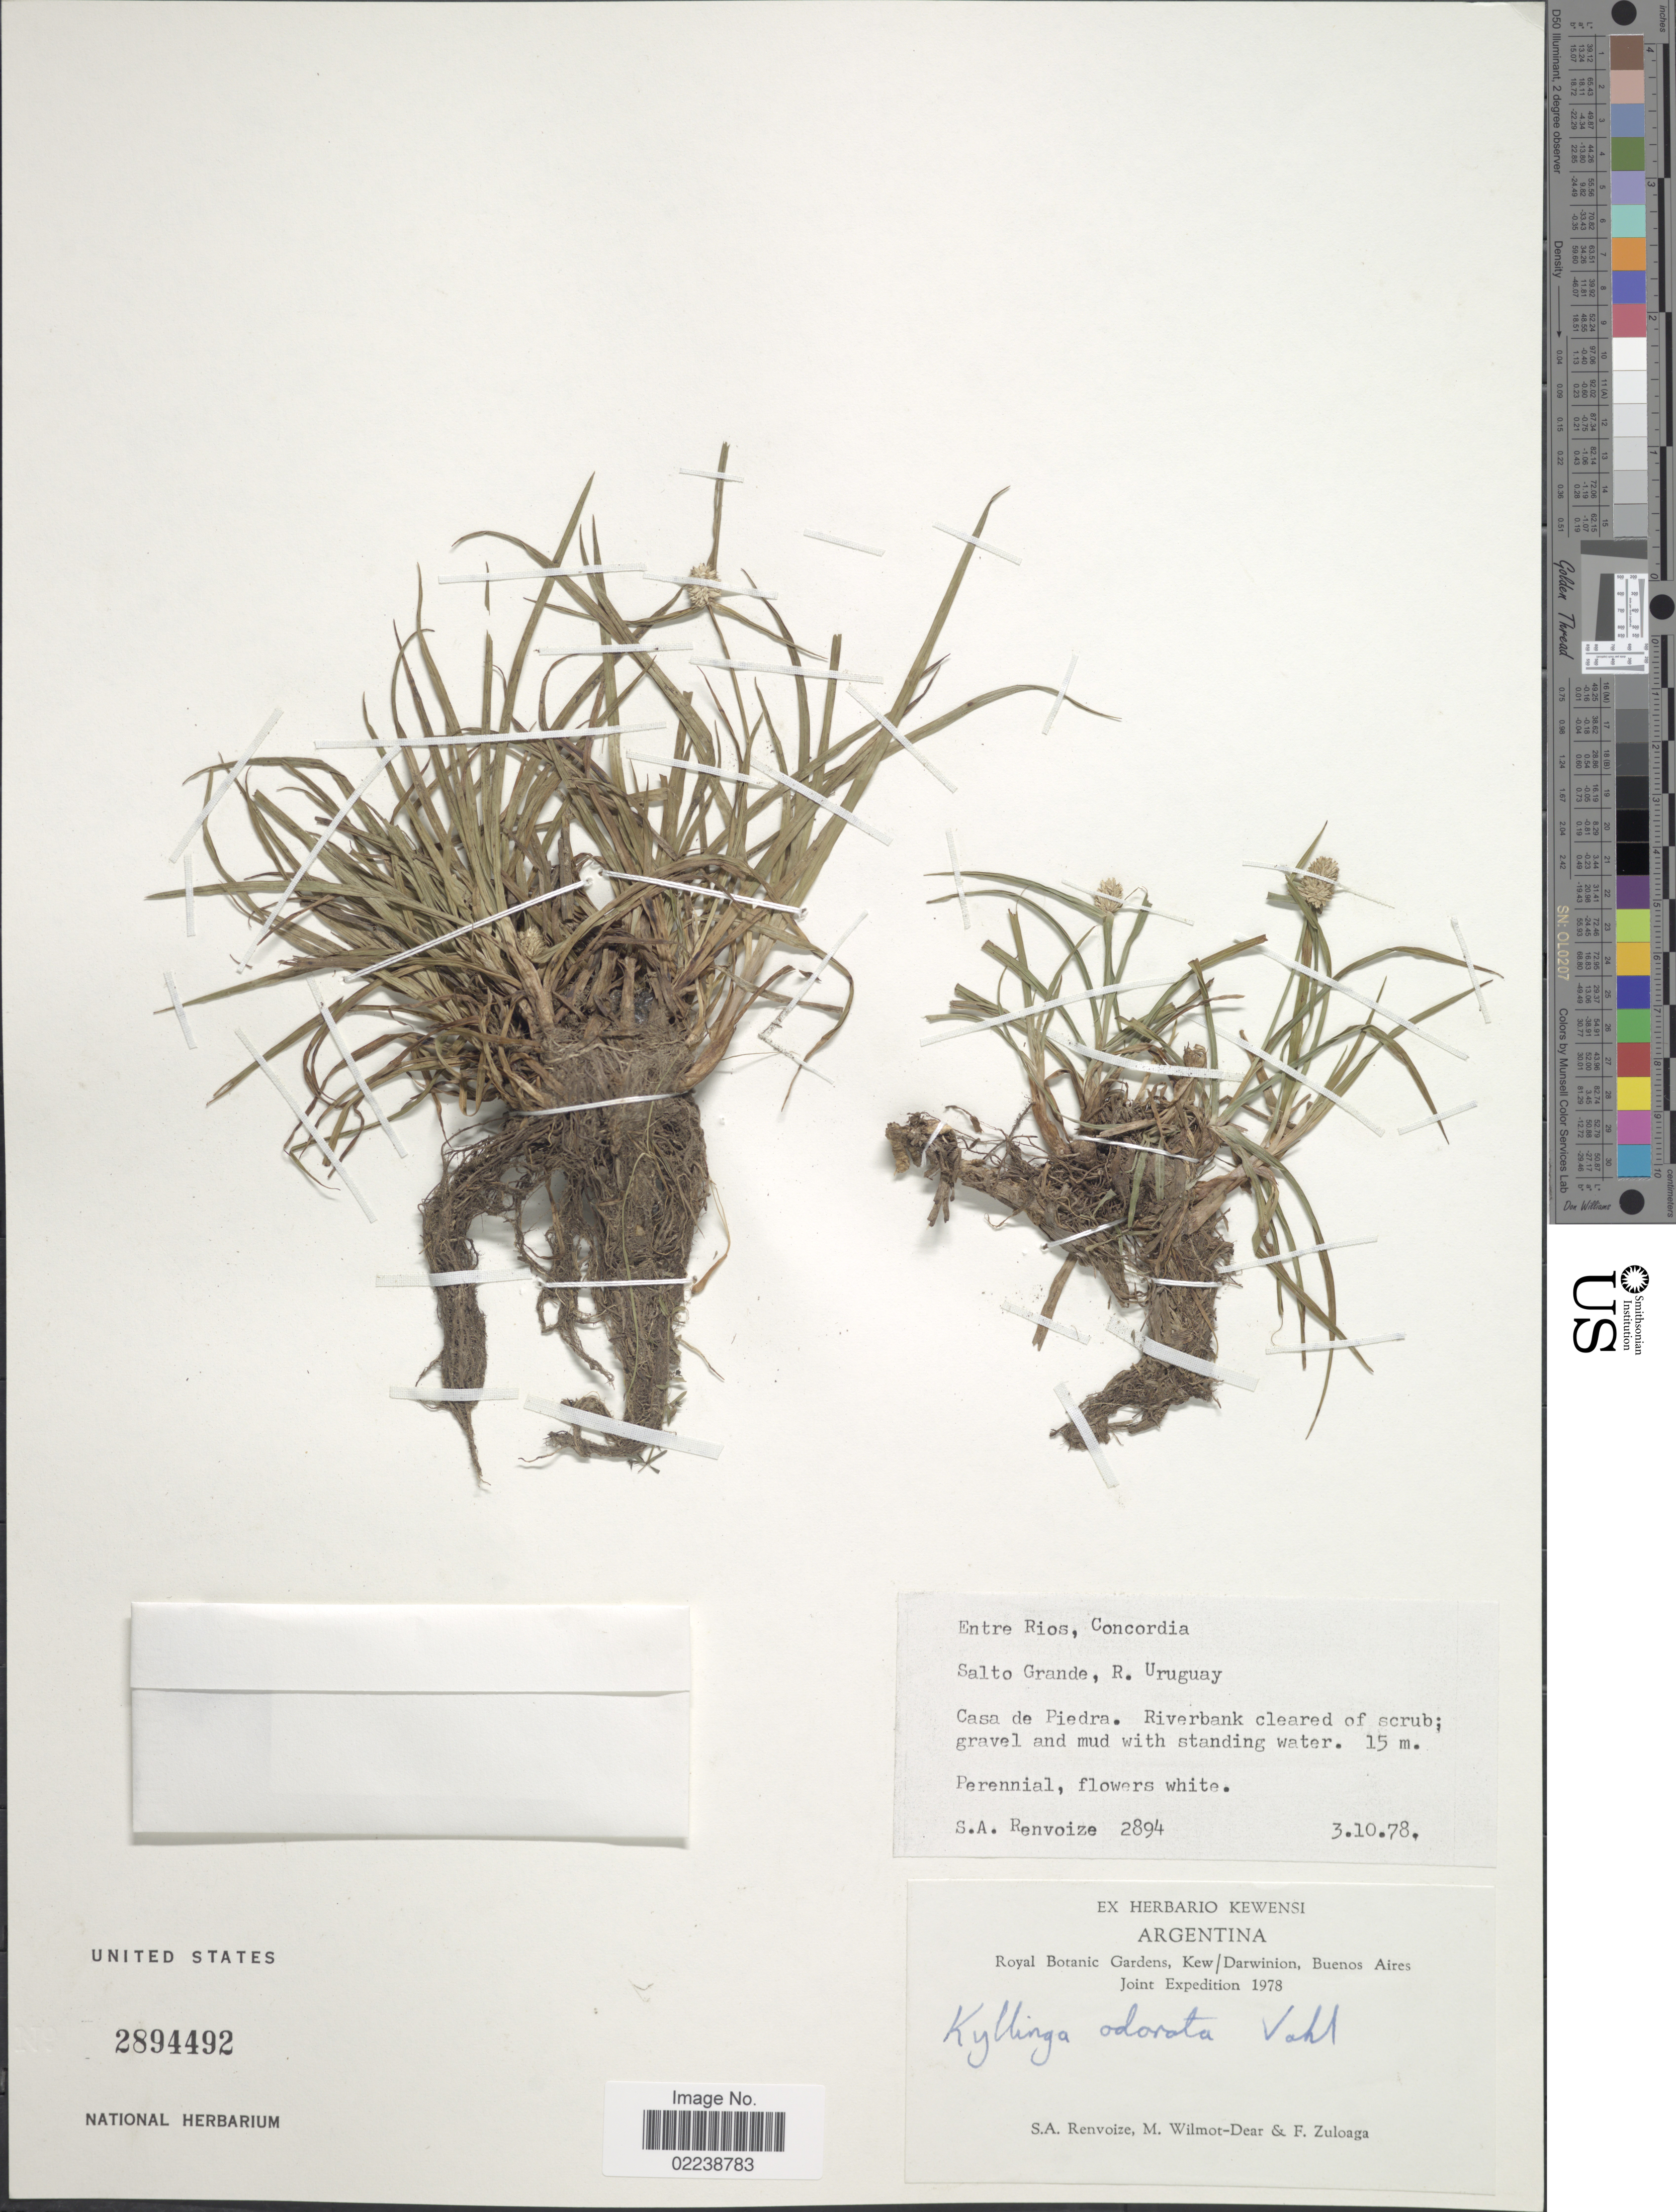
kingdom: Plantae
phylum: Tracheophyta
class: Liliopsida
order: Poales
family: Cyperaceae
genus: Cyperus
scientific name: Cyperus sesquiflorus subsp. sesquiflorus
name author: (Torr.) Mattf. & Kük.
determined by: Strong, M. T., (US), Smithsonian Institution - National Museum of Natural History (UNITED STATES)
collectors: S. A. Renvoize, M. Wilmot-Dear & F. Zuloaga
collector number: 2894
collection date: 1978-10-03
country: Argentina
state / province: Entre Rios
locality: Concordia, Casa de Piedra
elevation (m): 15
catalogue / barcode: US 2894492